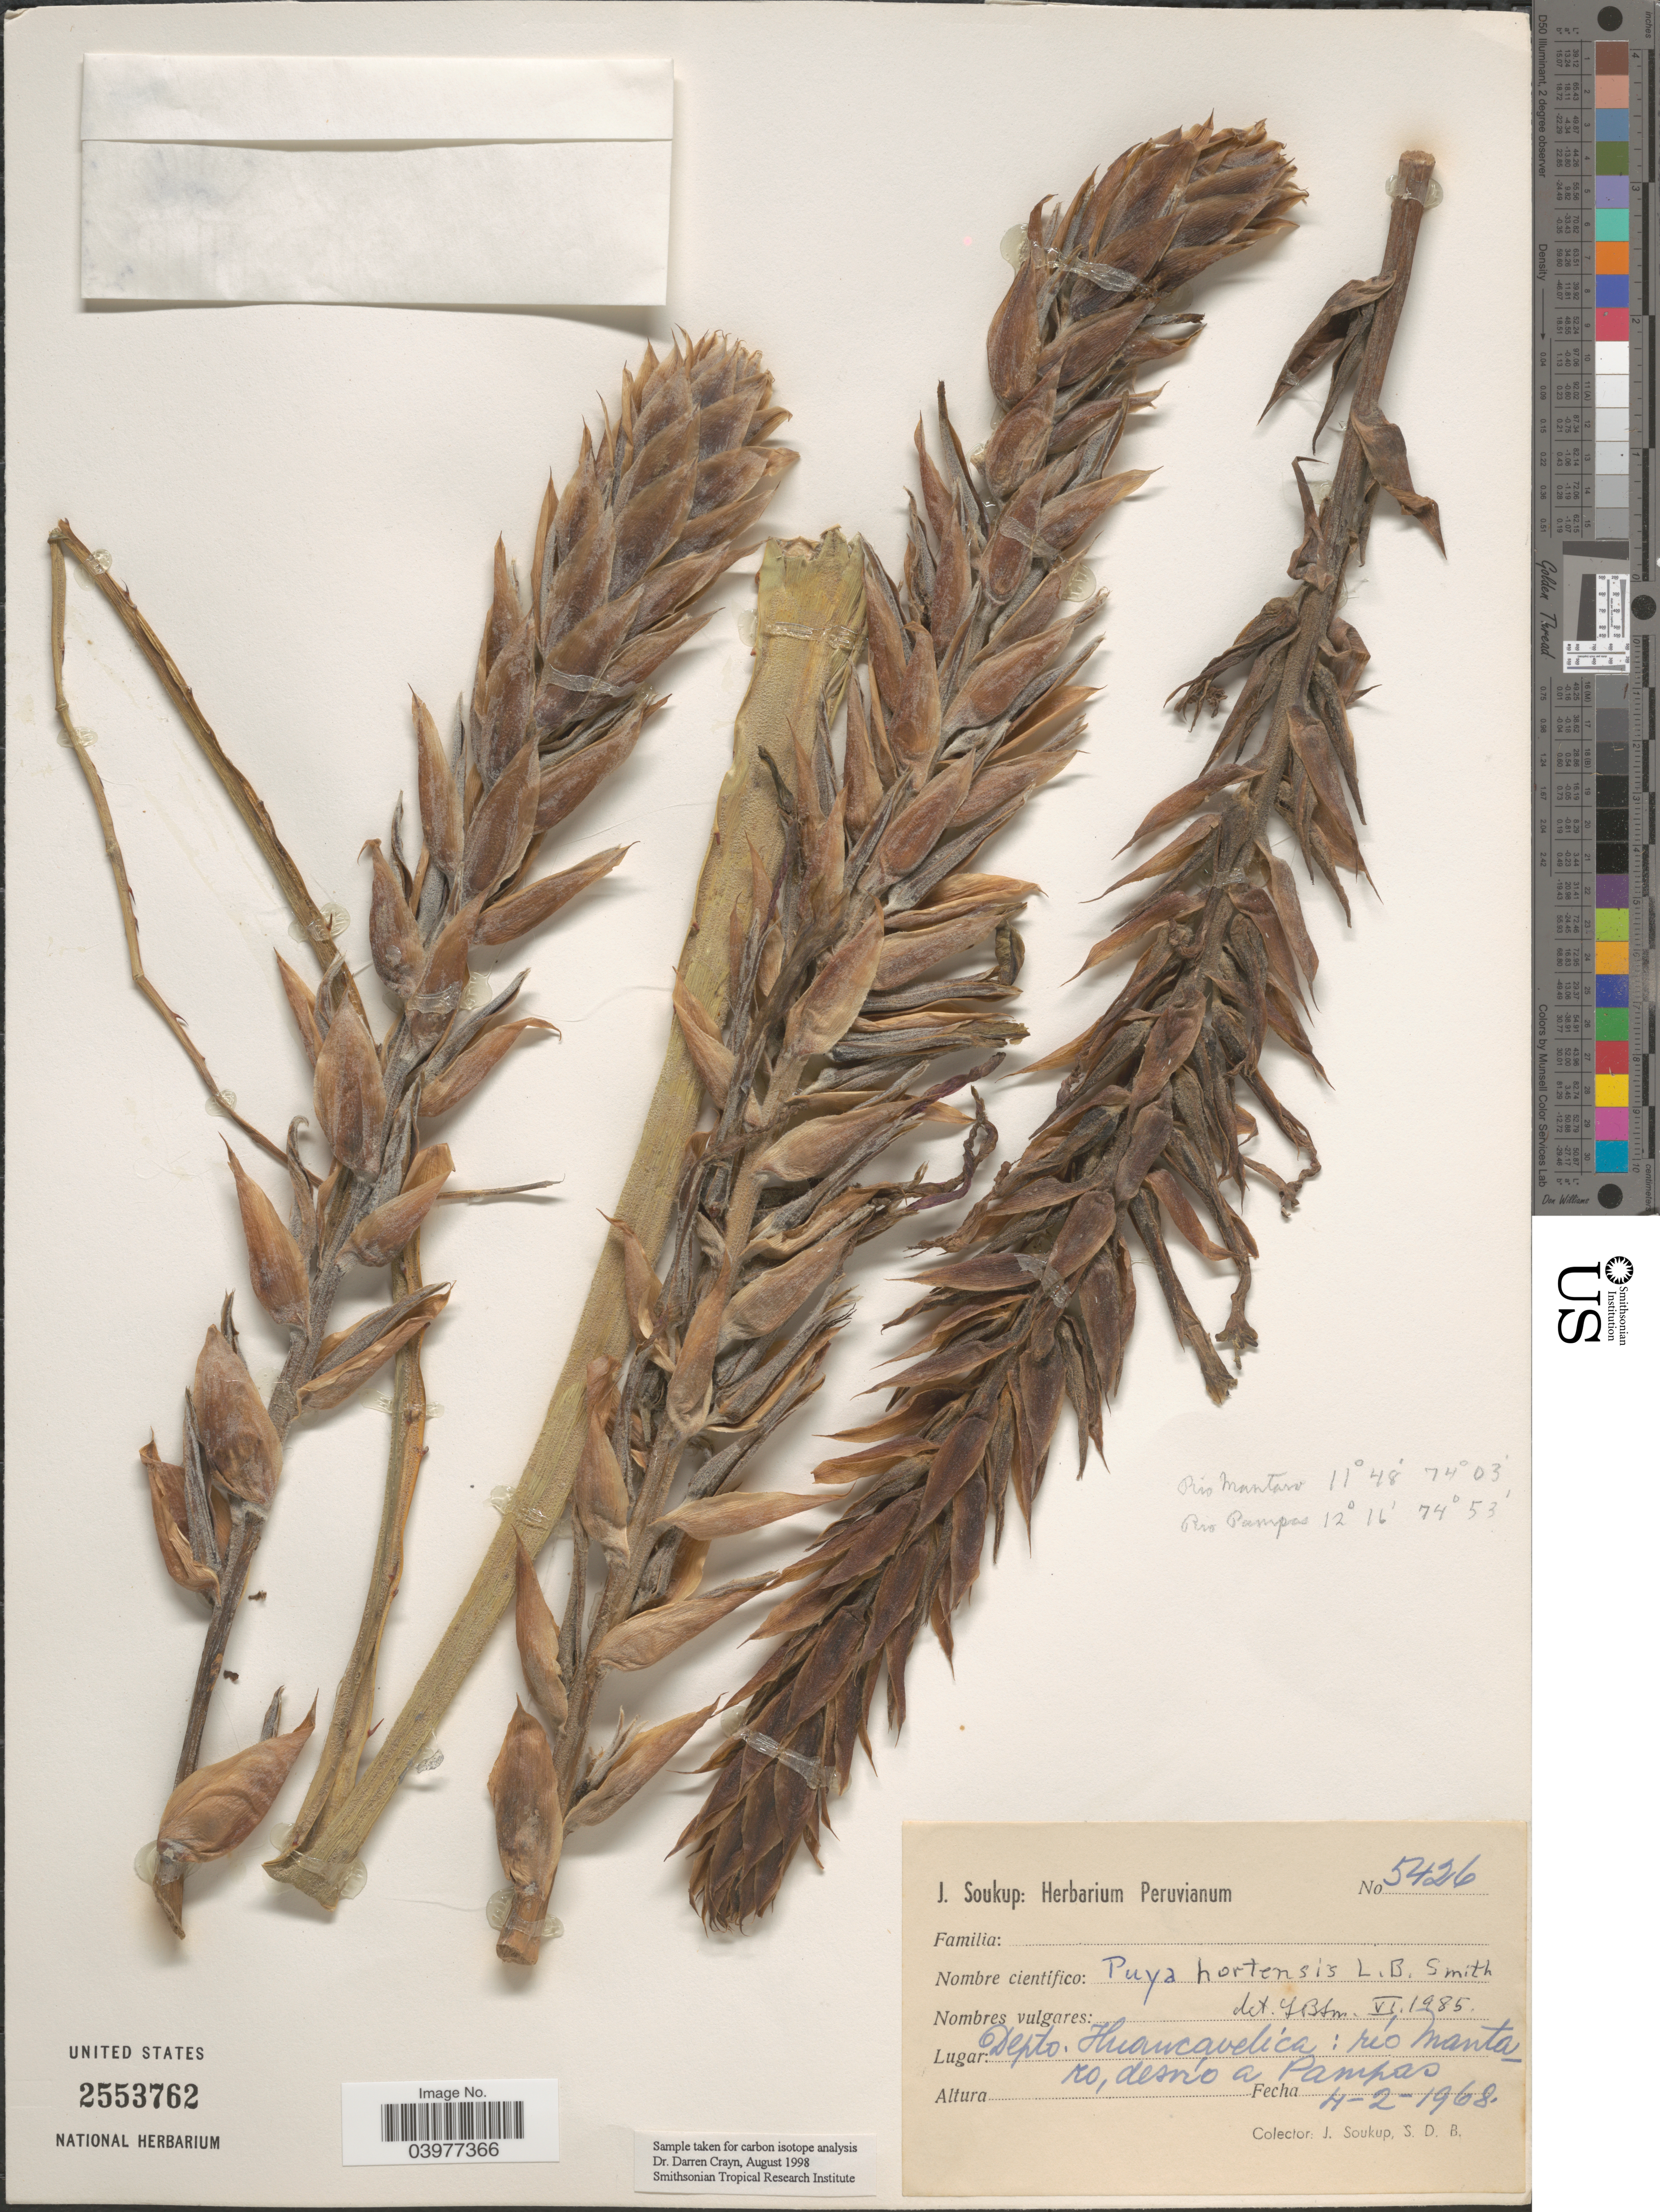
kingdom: Plantae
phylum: Tracheophyta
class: Liliopsida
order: Poales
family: Bromeliaceae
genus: Puya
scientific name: Puya hortensis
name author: L.B. Sm.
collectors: J. Soukup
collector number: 5426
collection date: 1968-02-04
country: Peru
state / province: Huancavelica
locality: Depto. Huancavelica: río Mantaro, desvío a Pampas. Rio Mantaro. Rio Pampas.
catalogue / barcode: US 2553762